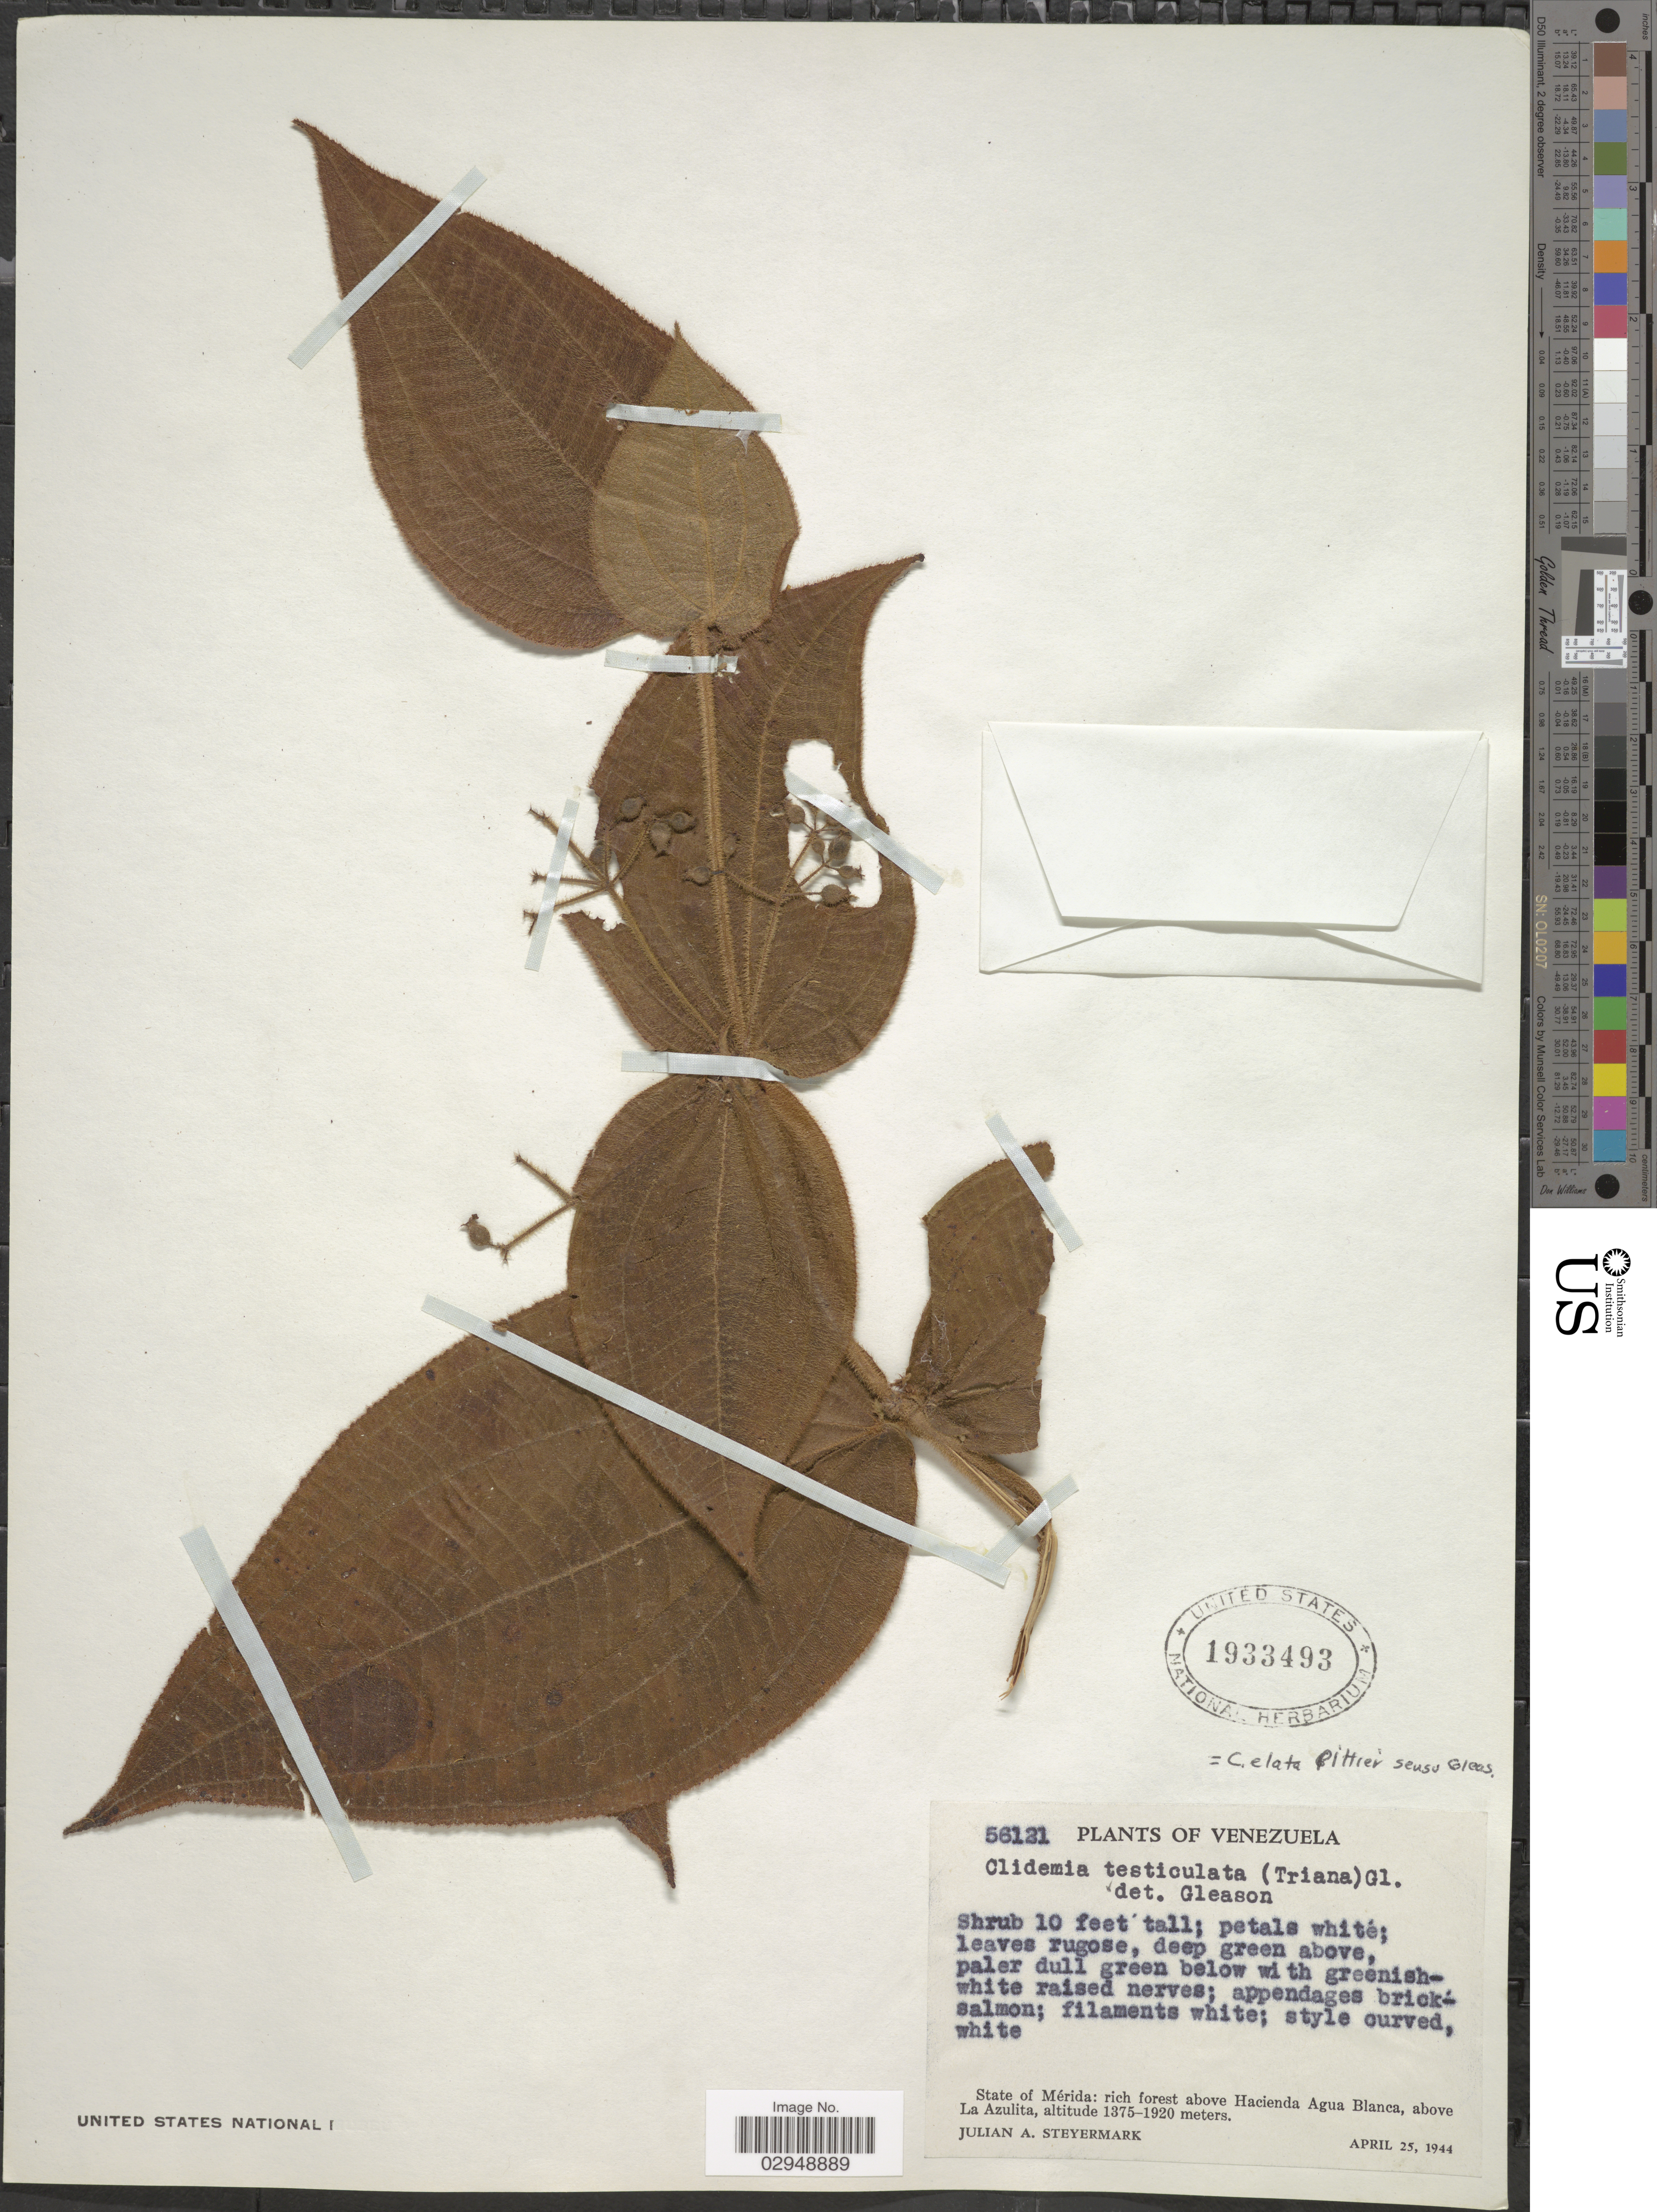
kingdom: Plantae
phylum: Tracheophyta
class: Magnoliopsida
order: Myrtales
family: Melastomataceae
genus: Clidemia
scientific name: Clidemia ciliata var. elata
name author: D. Don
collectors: J. Steyermark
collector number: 56121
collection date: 1944-04-25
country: Venezuela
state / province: Mérida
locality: Rich forest above Hacienda Agua Blanca, above La Azulita.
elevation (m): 1375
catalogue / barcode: US 1933493